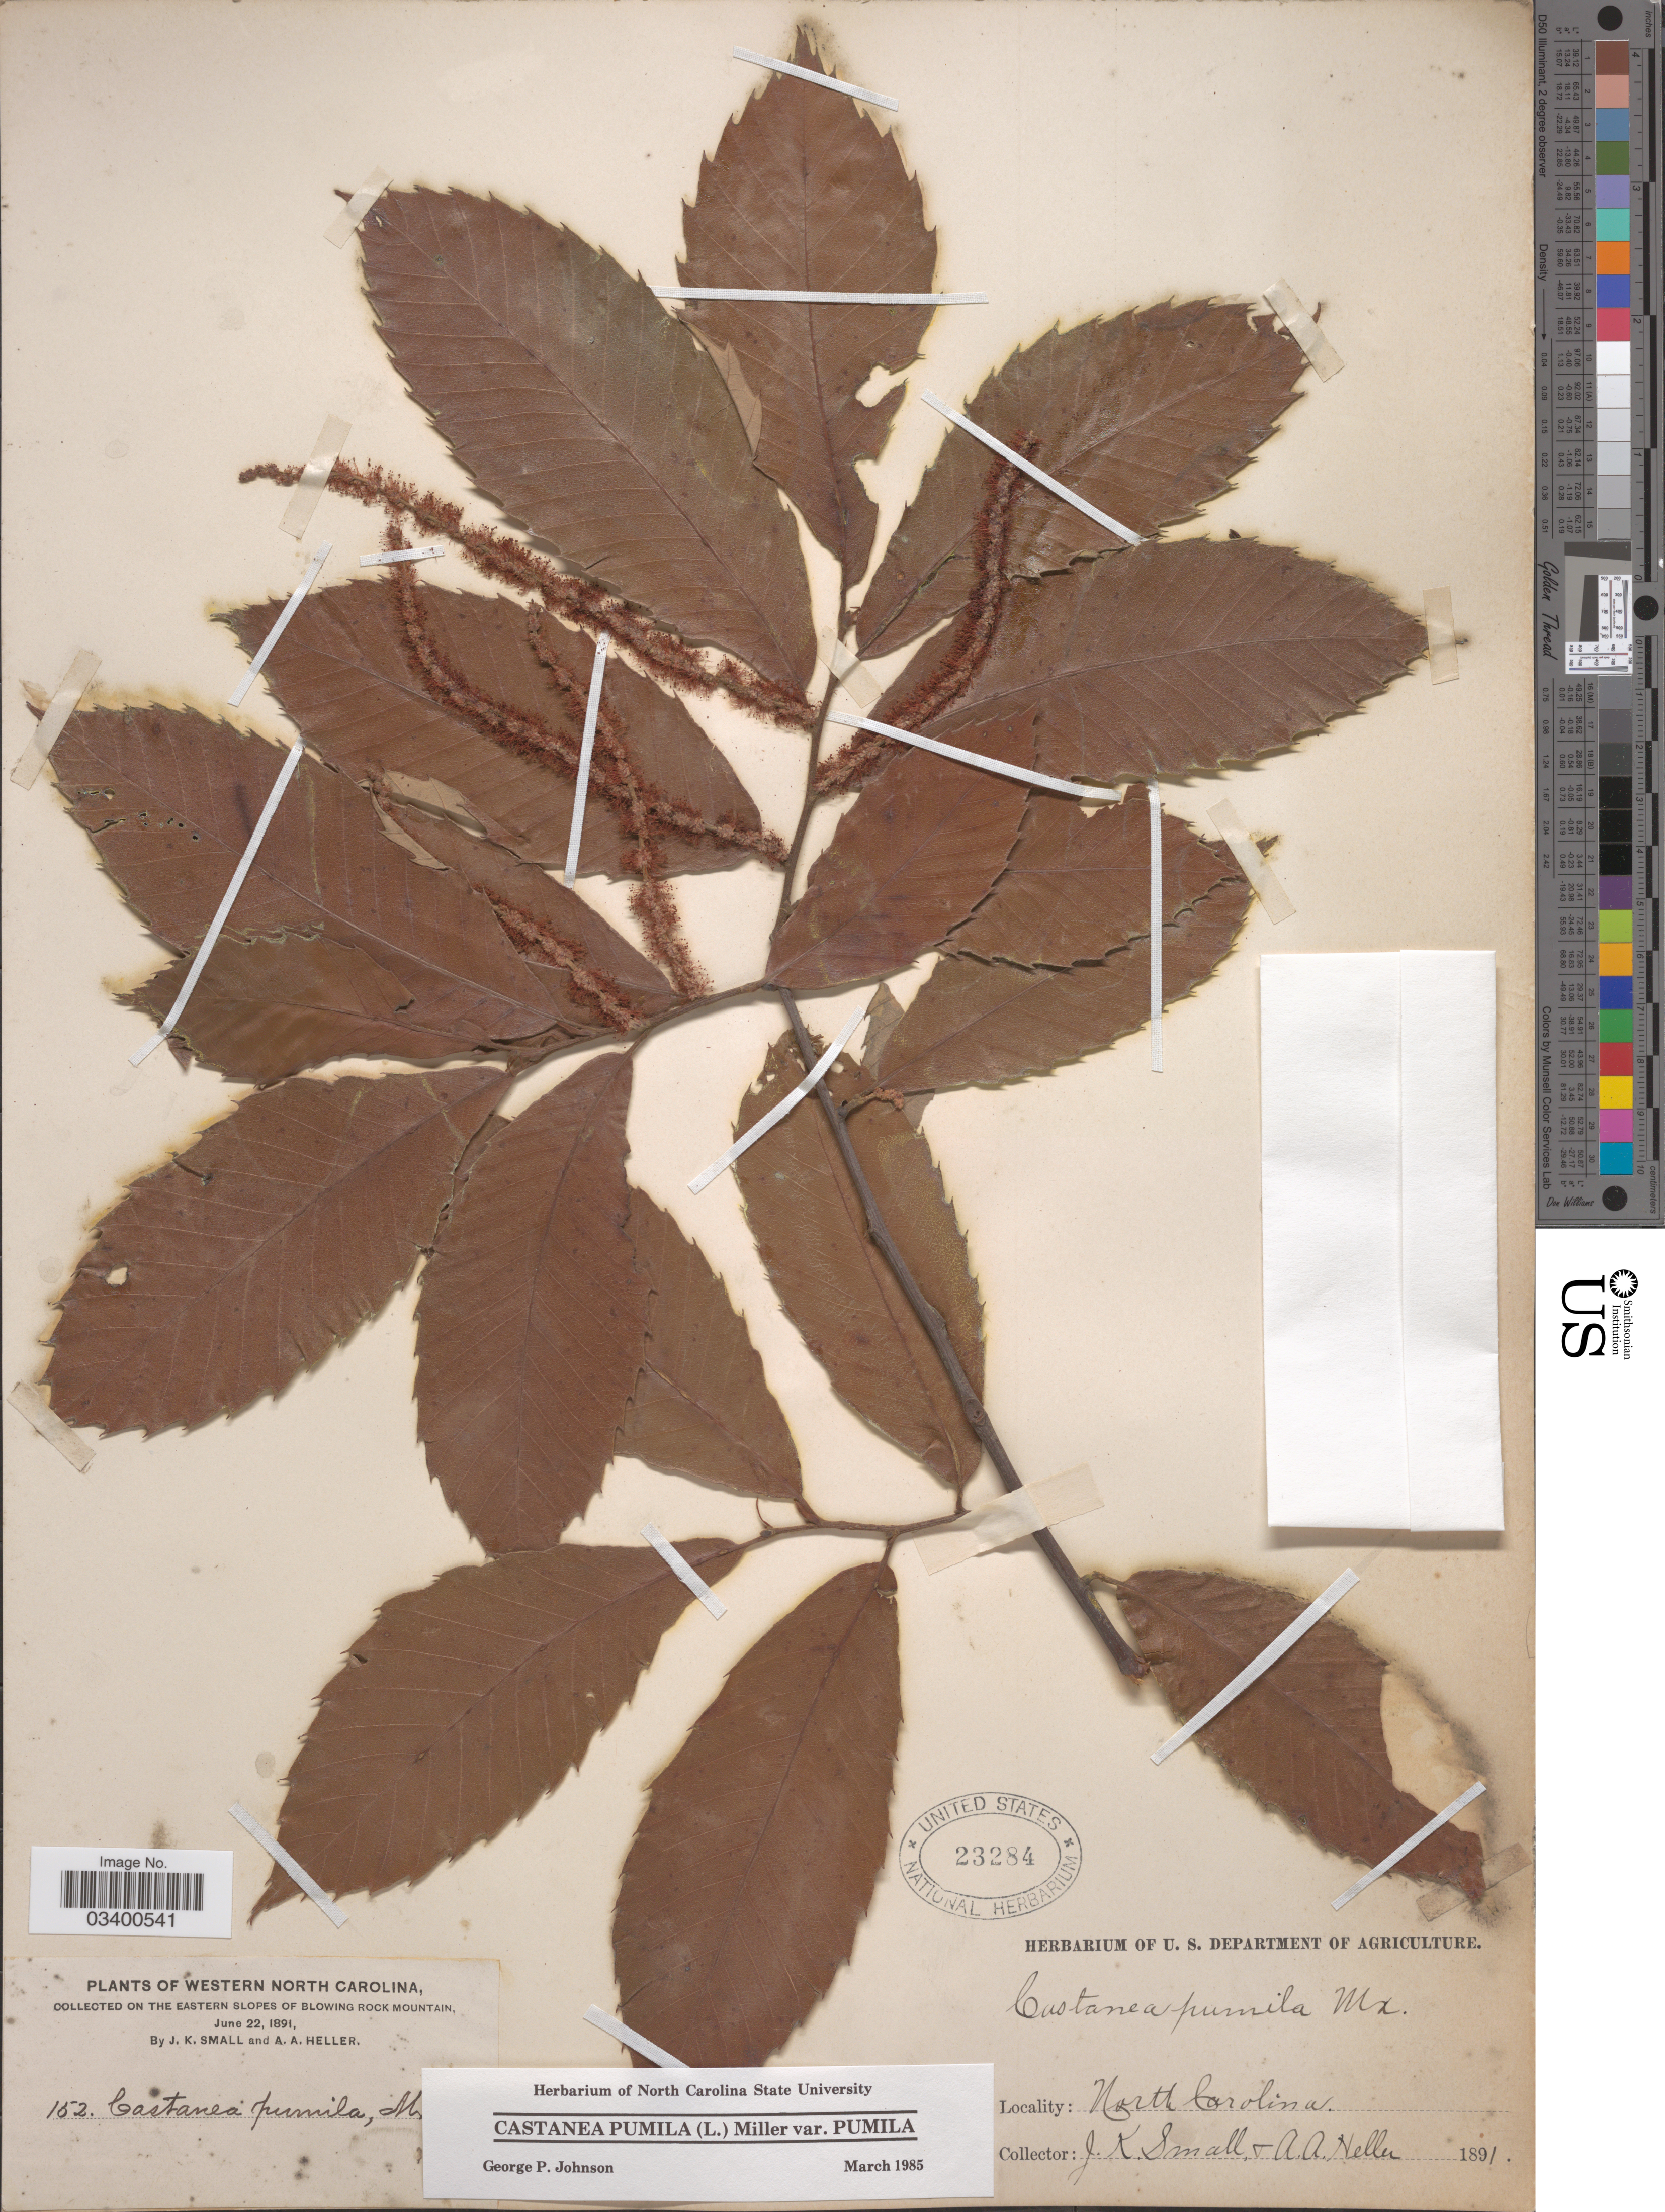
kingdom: Plantae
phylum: Tracheophyta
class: Magnoliopsida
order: Fagales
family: Fagaceae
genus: Castanea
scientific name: Castanea pumila var. pumila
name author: (L.) Mill.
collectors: J. K. Small & A. A. Heller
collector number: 152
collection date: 1891-06-22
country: United States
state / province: North Carolina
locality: Western North Carolina. On the eastern slopes of Blowing Rock Mountain.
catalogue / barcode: US 23284